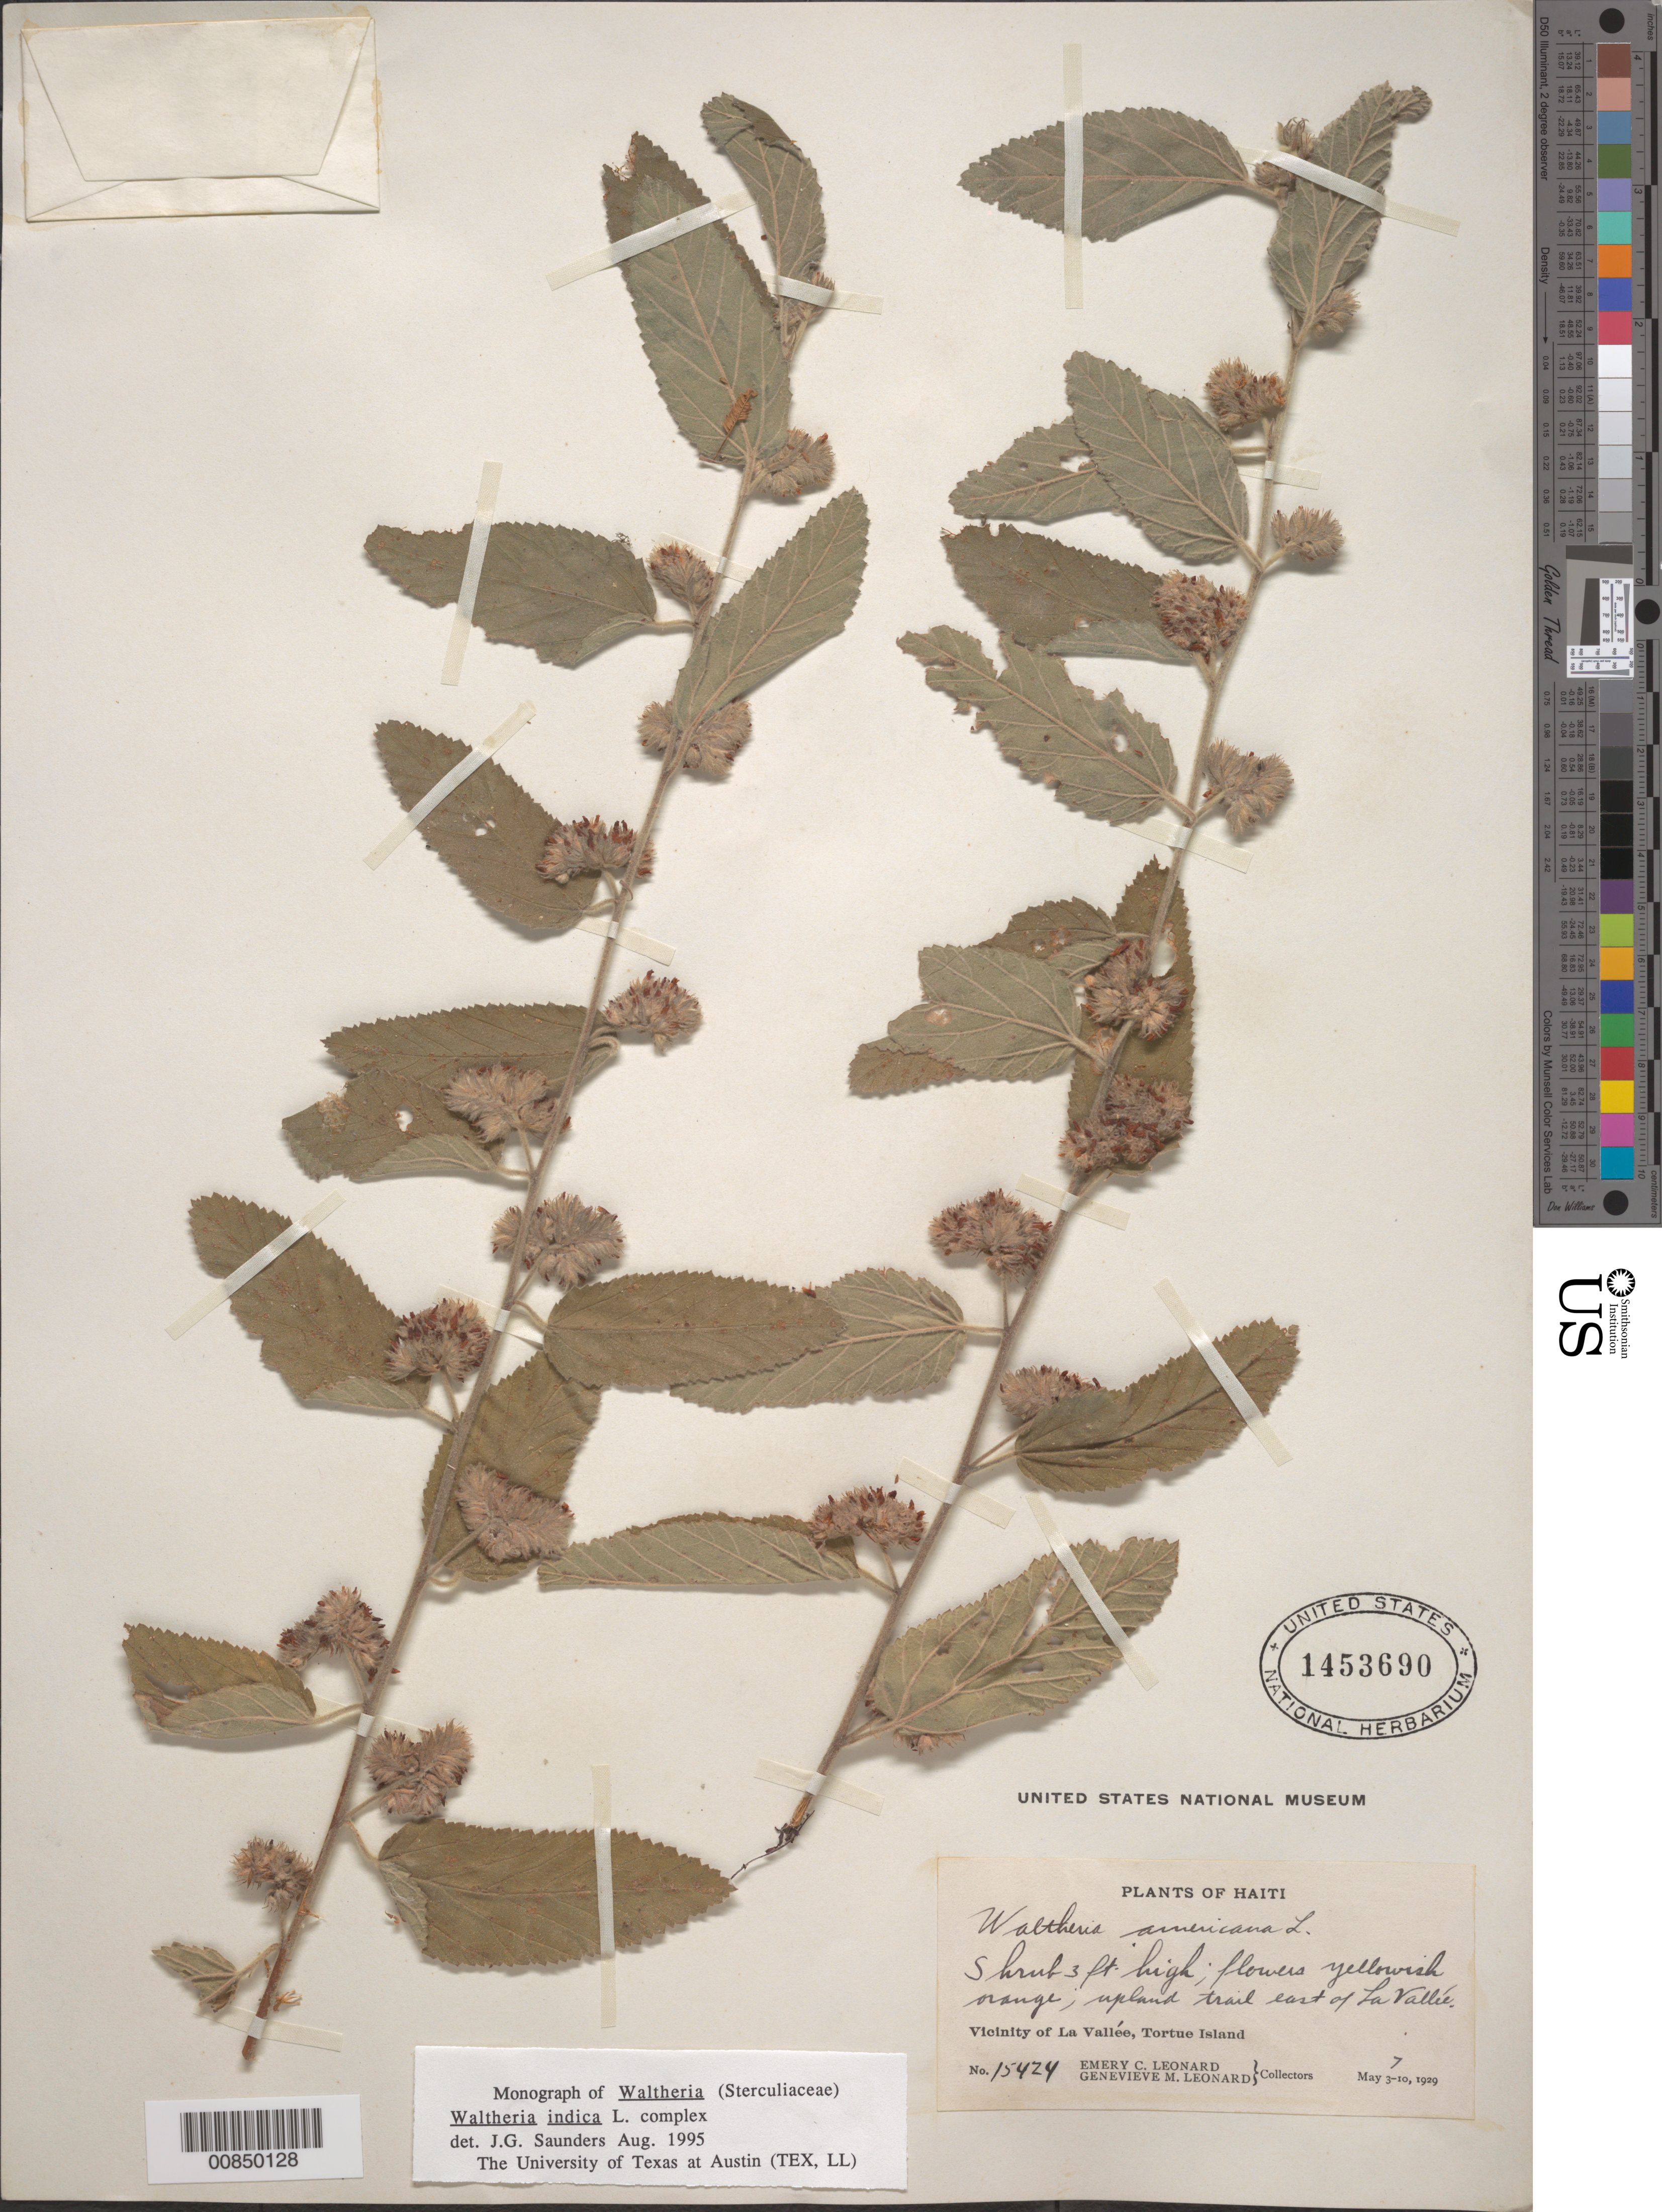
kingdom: Plantae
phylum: Tracheophyta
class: Magnoliopsida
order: Malvales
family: Malvaceae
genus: Waltheria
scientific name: Waltheria indica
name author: L.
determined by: Saunders, J. G.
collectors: E. C. Leonard & G. M. Leonard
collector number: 15424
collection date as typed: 07 May 1929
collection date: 1929-05-07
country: Haiti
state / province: Nord-Ouest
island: Île de la Tortue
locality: Vicinity of La Vallée, upland trail E of town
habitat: Upland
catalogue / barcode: US 1453690